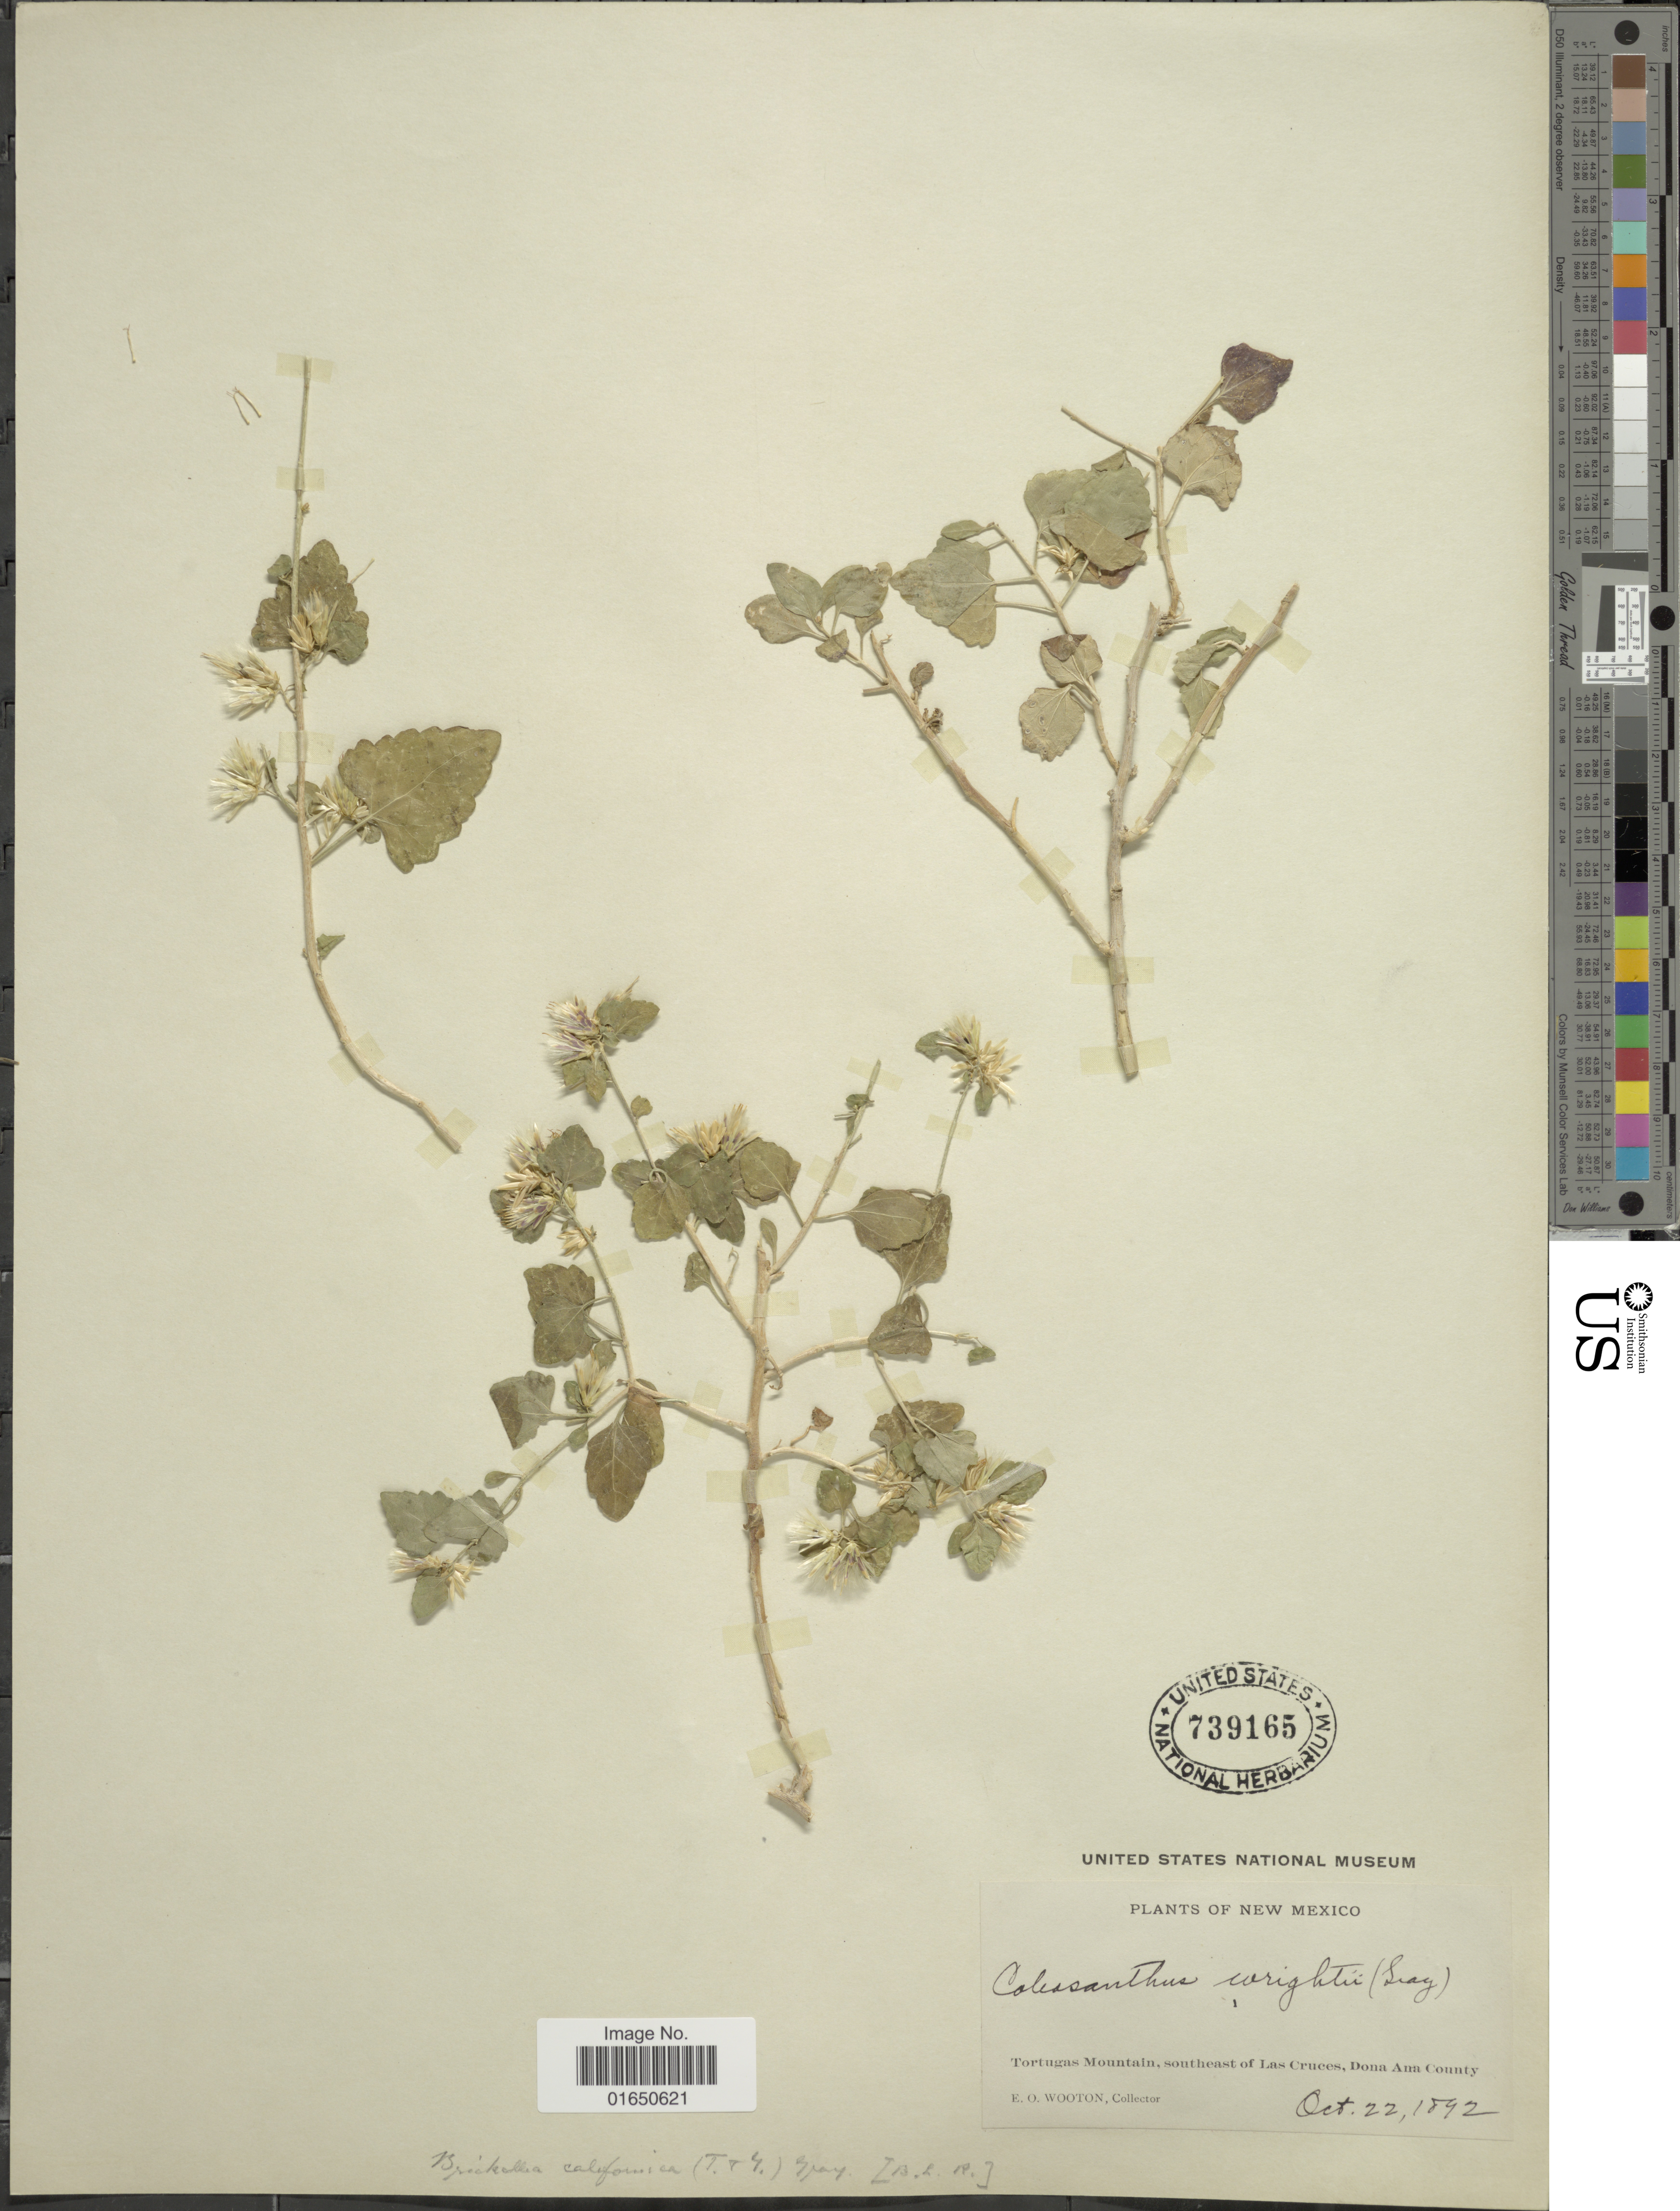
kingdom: Plantae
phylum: Tracheophyta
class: Magnoliopsida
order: Asterales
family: Asteraceae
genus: Brickellia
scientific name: Brickellia californica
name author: (Torr. & A. Gray) A. Gray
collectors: E. O. Wooton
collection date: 1892-10-22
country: United States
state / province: New Mexico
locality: Tortugas Mountain, southeast of Las Cruces, Dona Ana County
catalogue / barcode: US 739165